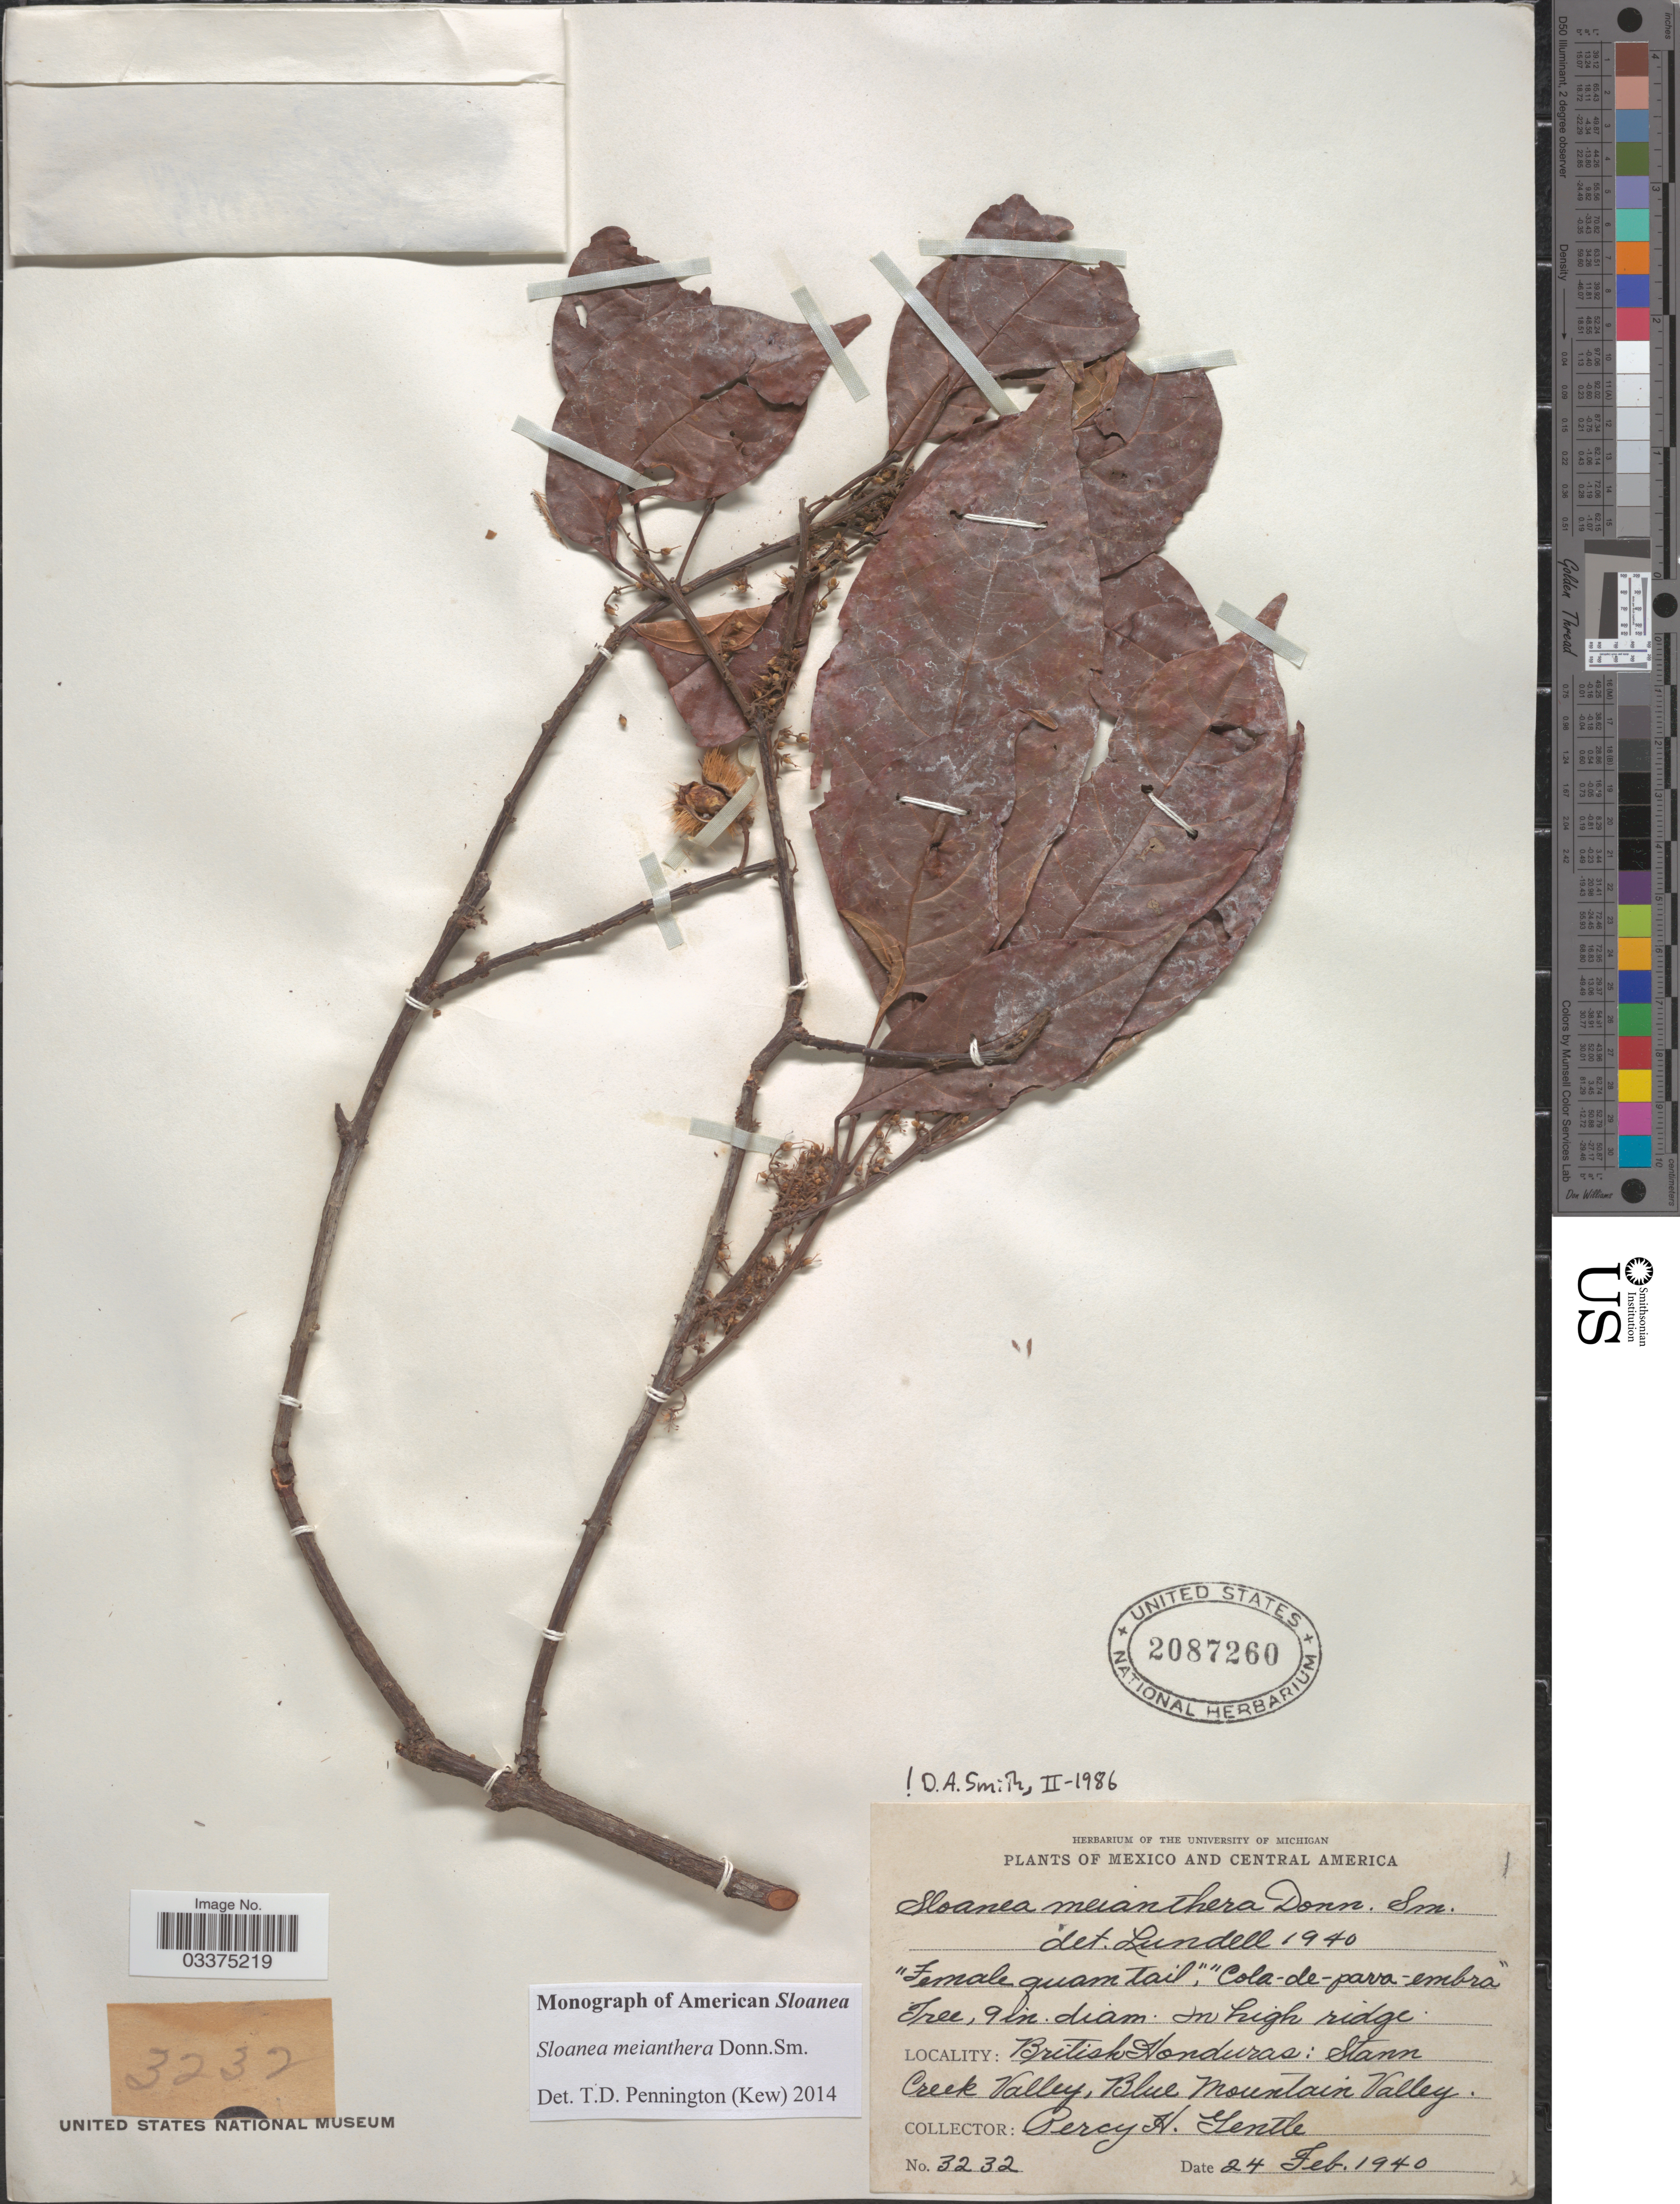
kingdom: Plantae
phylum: Tracheophyta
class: Magnoliopsida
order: Oxalidales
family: Elaeocarpaceae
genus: Sloanea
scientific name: Sloanea meianthera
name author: Donn. Sm.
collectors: P. H. Gentle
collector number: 3232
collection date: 1940-02-24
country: Belize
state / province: Stann Creek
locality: British Honduras: Stann Creek Valley, Blue Mountain Valley.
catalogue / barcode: US 2087260